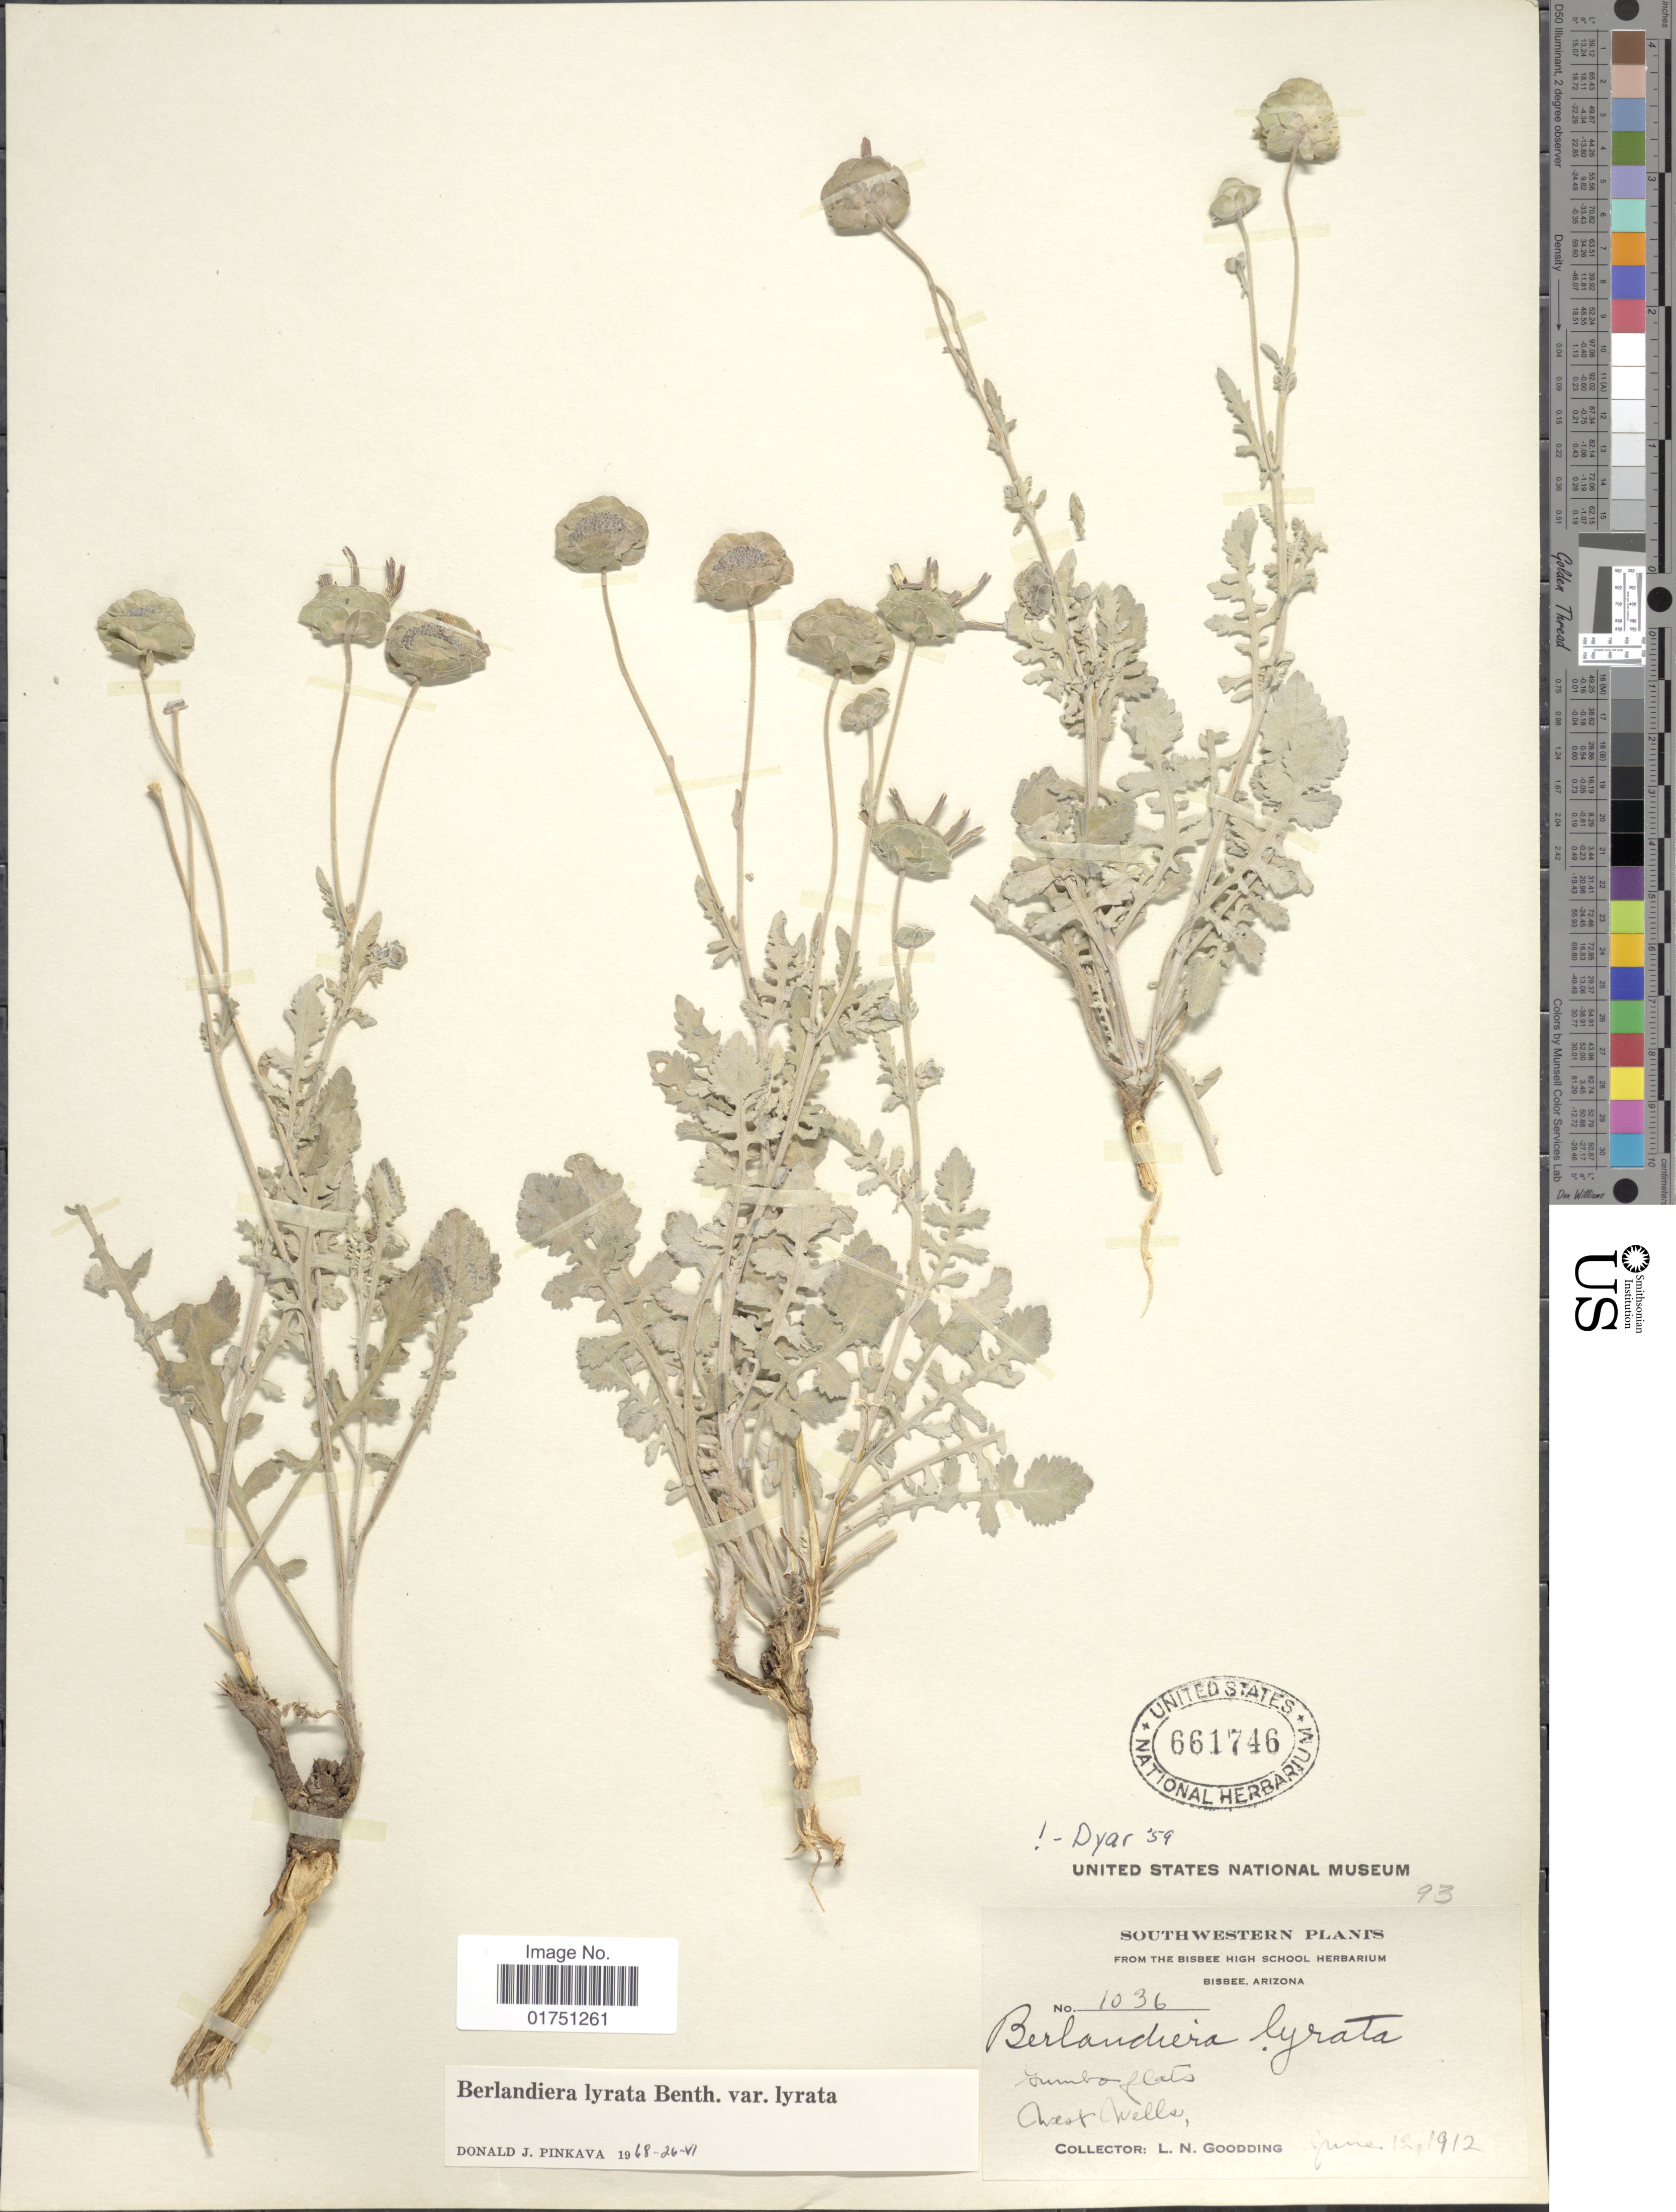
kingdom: Plantae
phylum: Tracheophyta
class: Magnoliopsida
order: Asterales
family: Asteraceae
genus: Berlandiera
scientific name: Berlandiera lyrata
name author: Benth.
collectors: L. N. Goodding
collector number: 1036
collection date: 1912-06-12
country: United States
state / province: Arizona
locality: Southwestern. Bisbee, Arizona. Gumbo flats. West Wells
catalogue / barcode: US 661746